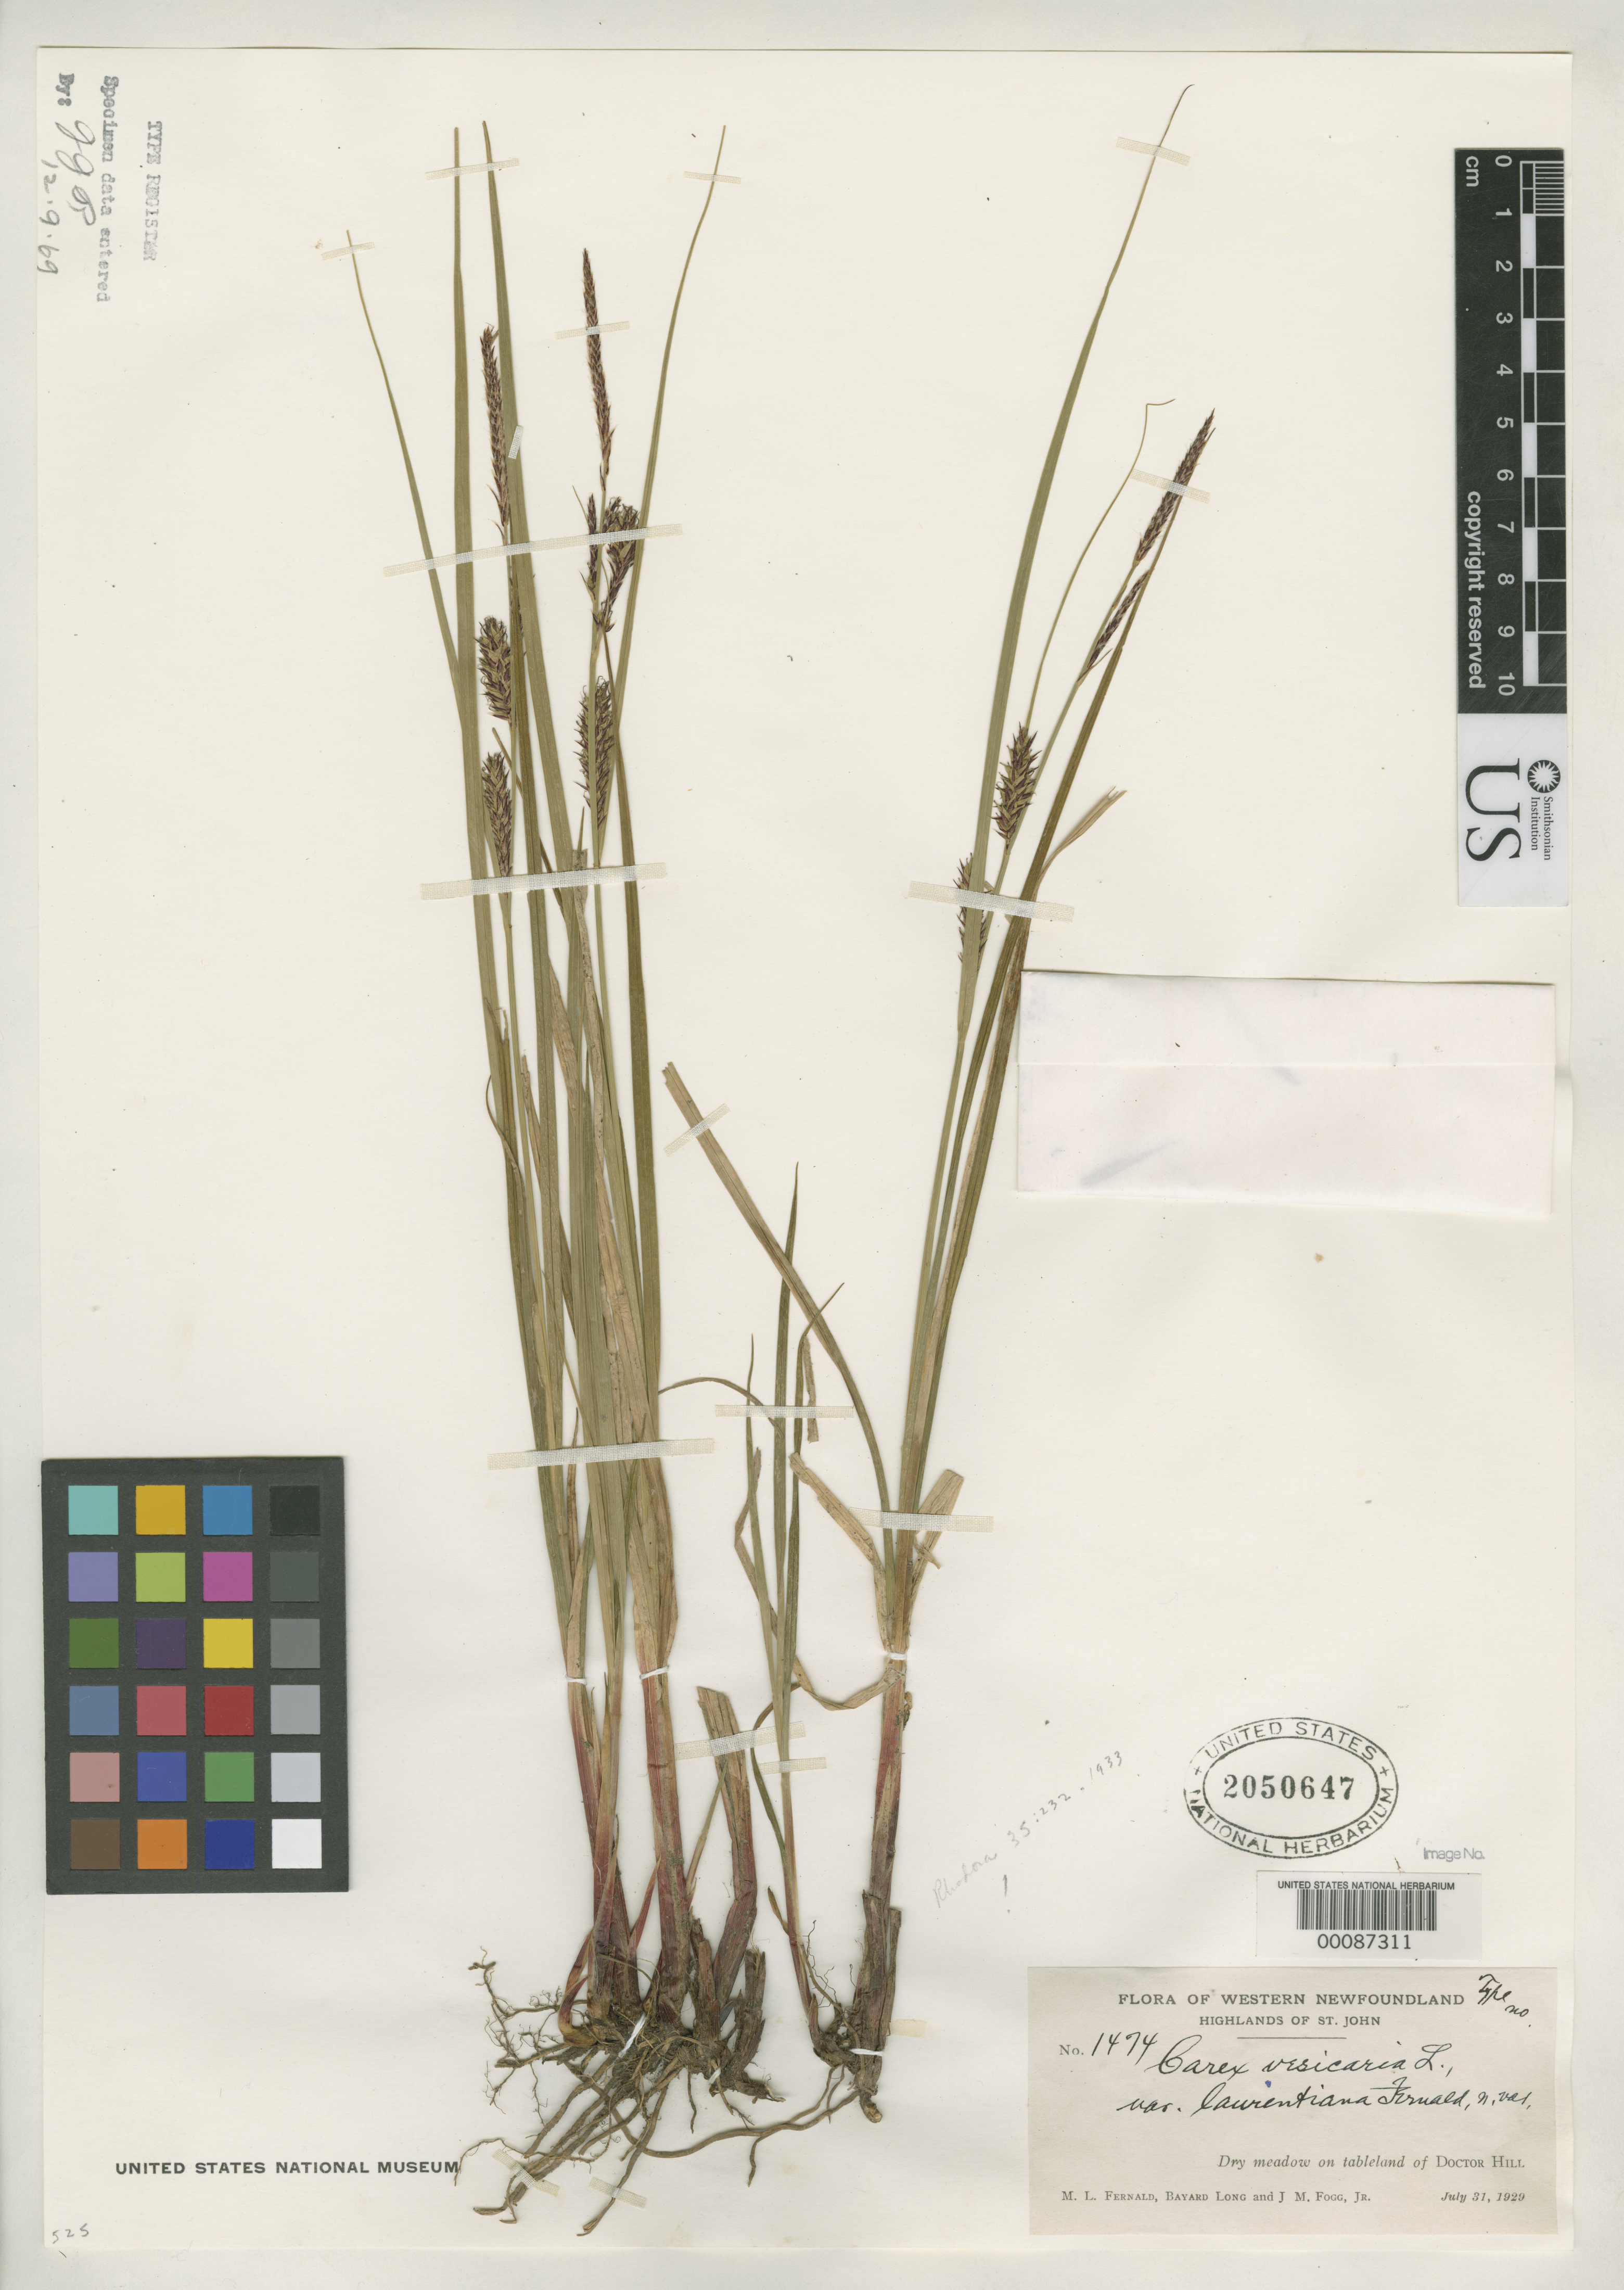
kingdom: Plantae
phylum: Tracheophyta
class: Liliopsida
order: Poales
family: Cyperaceae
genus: Carex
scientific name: Carex vesicaria var. laurentiana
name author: Fernald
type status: Isotype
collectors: M. L. Fernald, B. H. Long & J. Fogg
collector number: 1474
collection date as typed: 31 Jul 1929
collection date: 1929-07-31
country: Canada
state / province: Newfoundland and Labrador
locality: Highlands of St. John, meadow in tableland of Doctor Hill.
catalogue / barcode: US 2050647